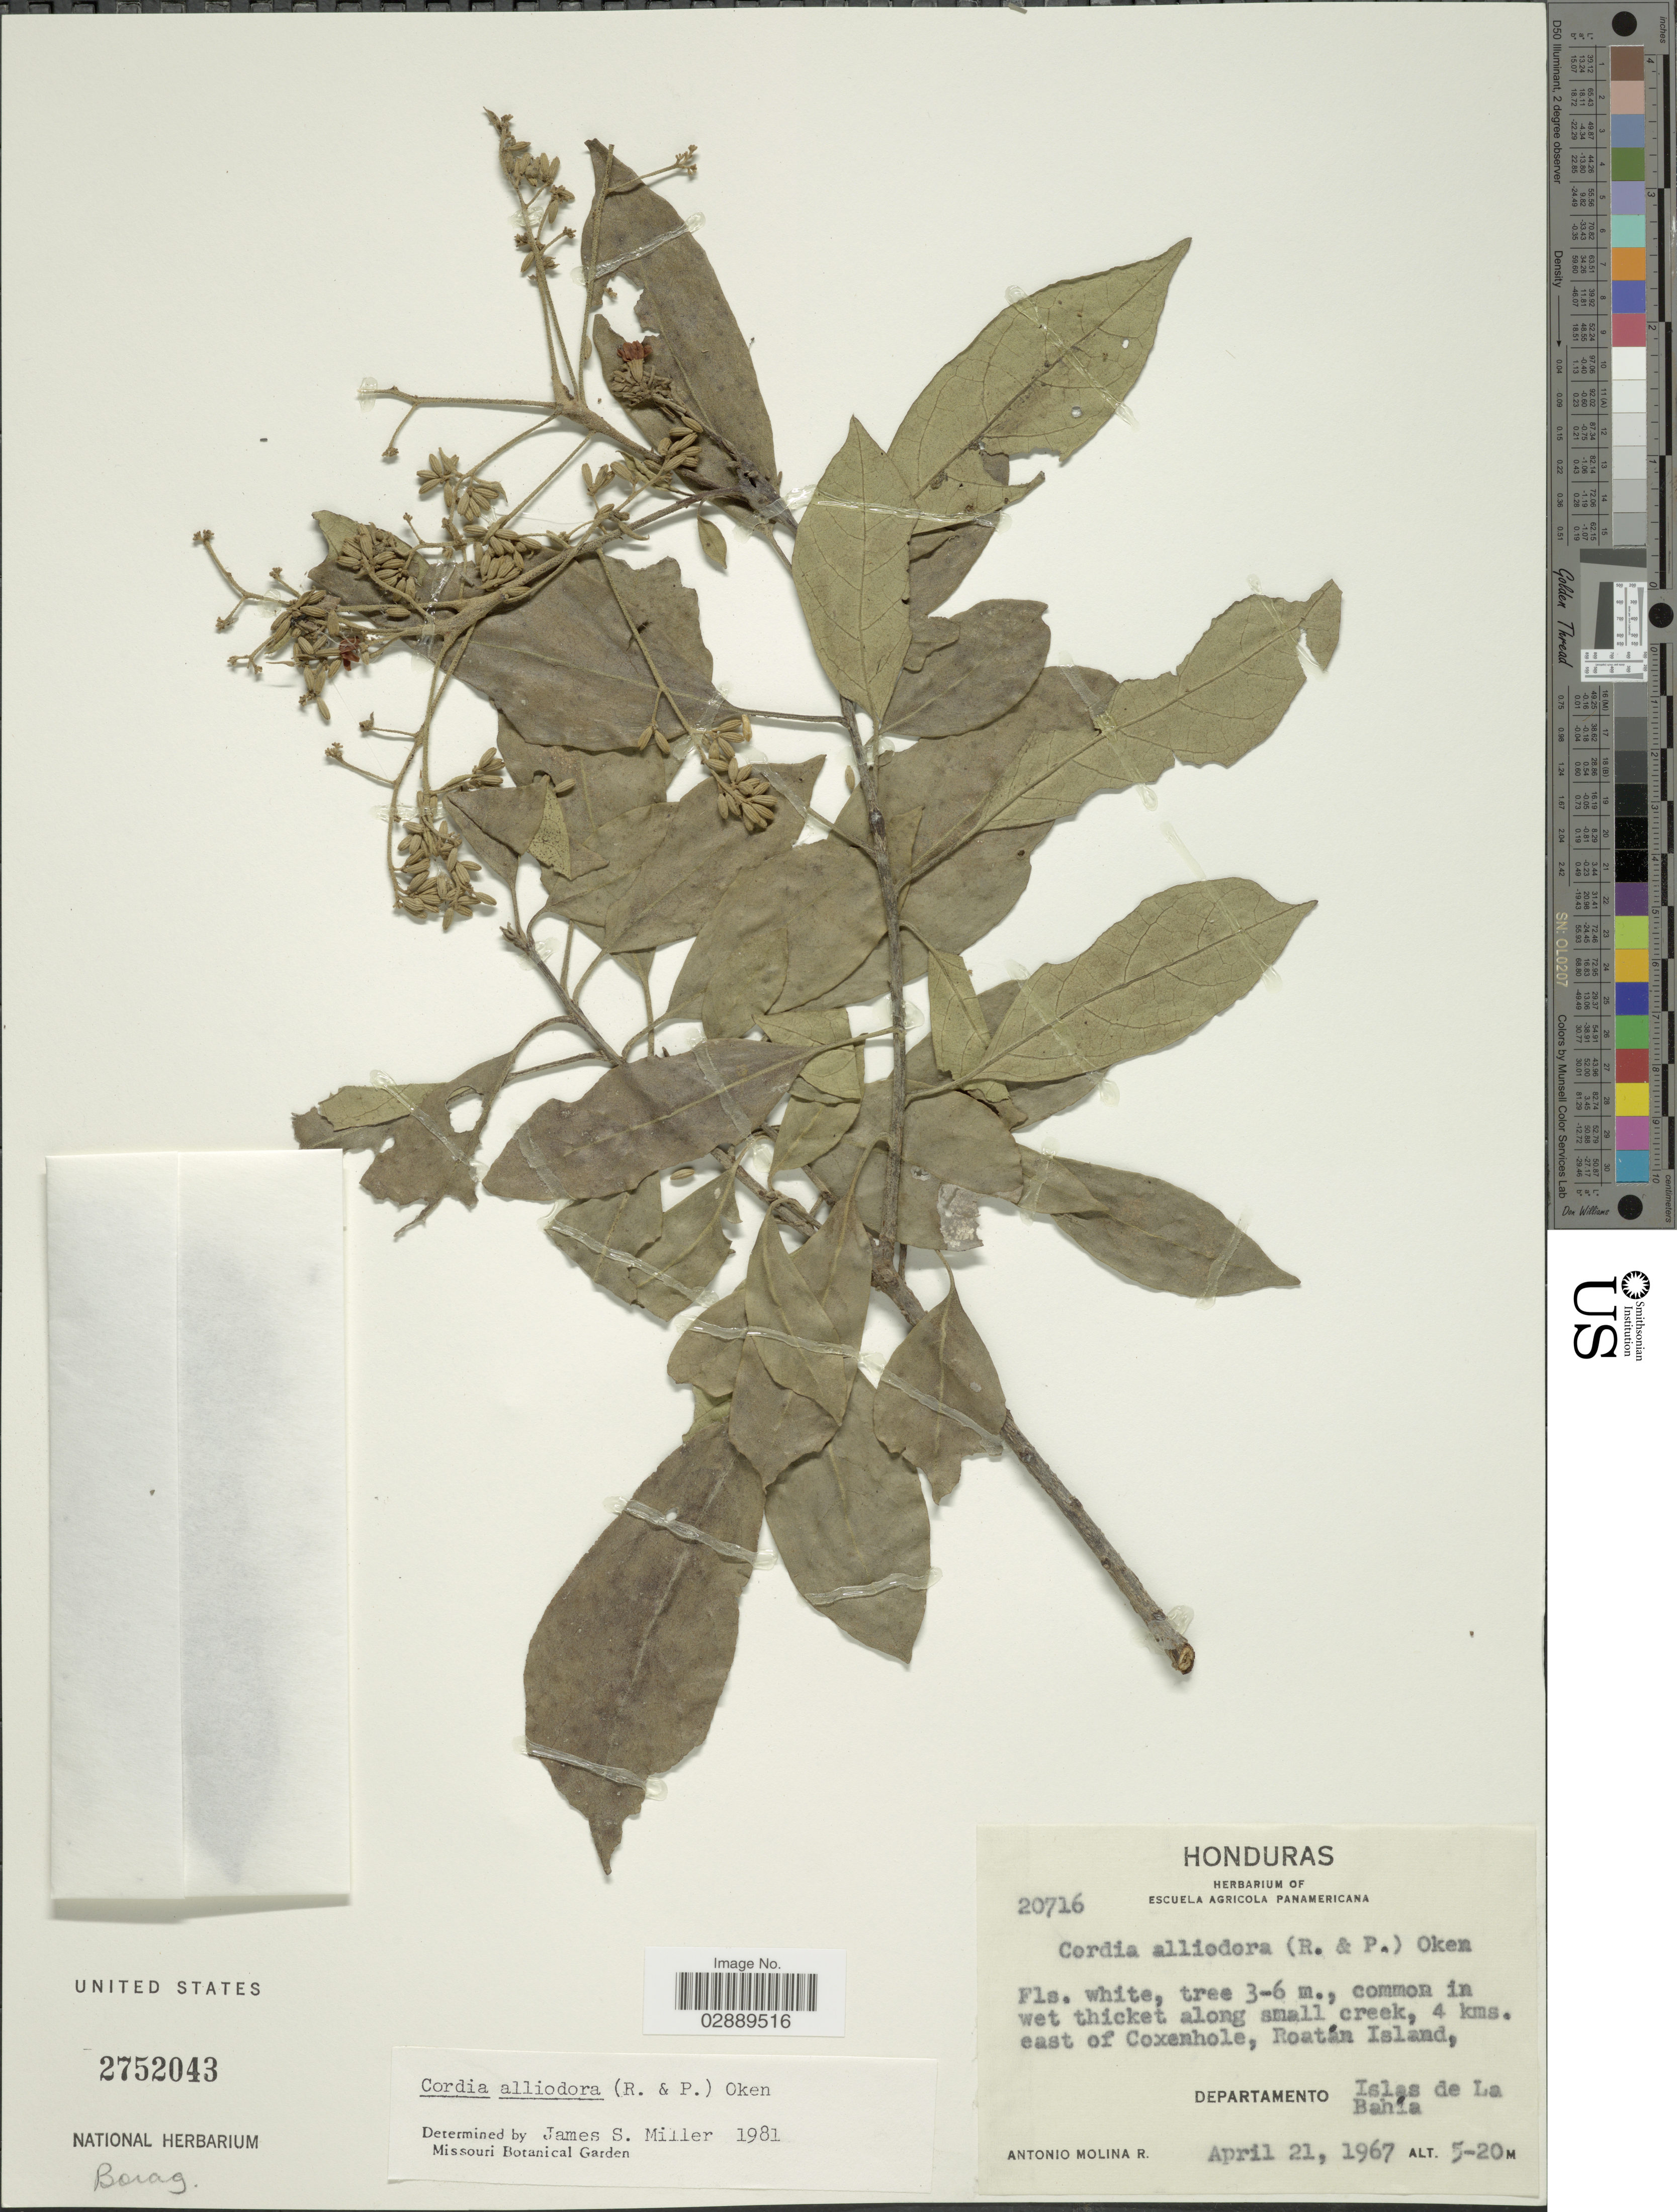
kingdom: Plantae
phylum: Tracheophyta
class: Magnoliopsida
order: Boraginales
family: Cordiaceae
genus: Cordia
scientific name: Cordia alliodora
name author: (Ruiz & Pav.) Oken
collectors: A. Molina R.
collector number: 20716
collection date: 1967-04-21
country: Honduras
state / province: Islas de la Bahía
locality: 4 kms. east of Coxenhole, Roatán Island, Departamento Islas de la Bahía.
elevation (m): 5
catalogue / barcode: US 2752043